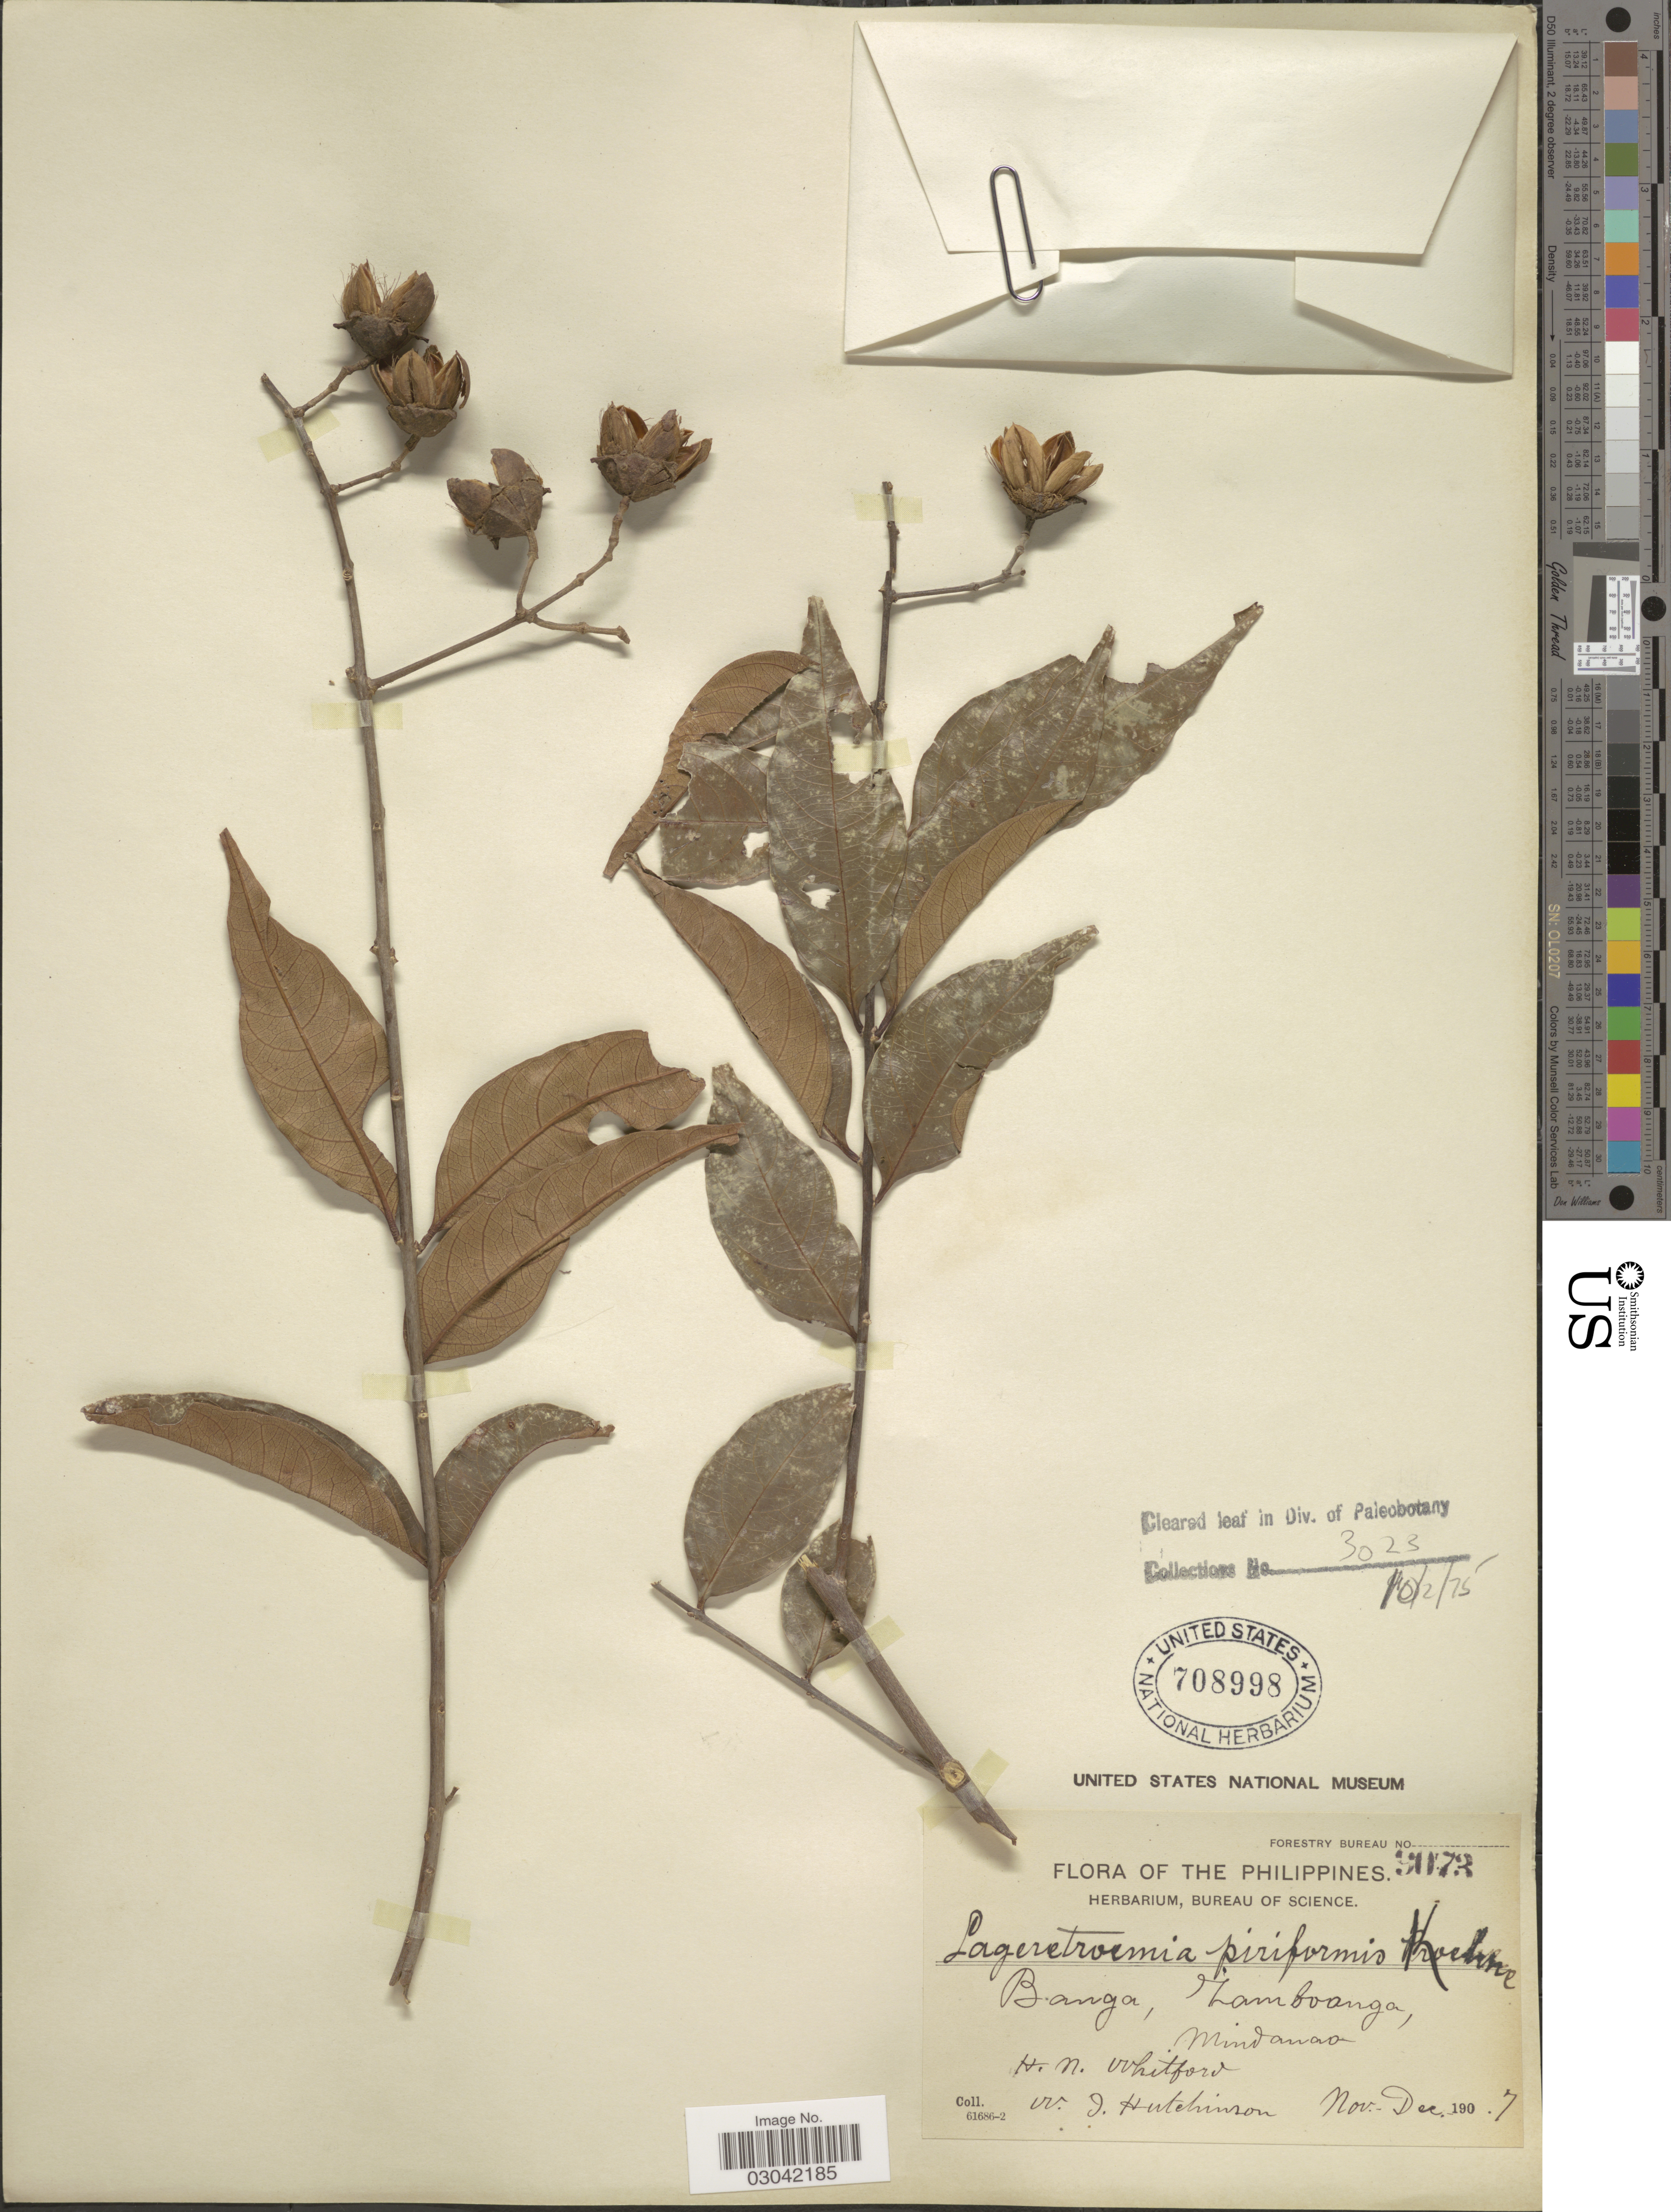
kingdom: Plantae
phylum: Tracheophyta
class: Magnoliopsida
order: Myrtales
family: Lythraceae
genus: Lagerstroemia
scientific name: Lagerstroemia piriformis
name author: Koehne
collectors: H. N. Whitford & W. I. Hutchinson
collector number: Forestry Bureau 9073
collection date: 1907-11/1907-12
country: Philippines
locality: Banga, Zamboanga, Mindanao.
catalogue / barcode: US 708998